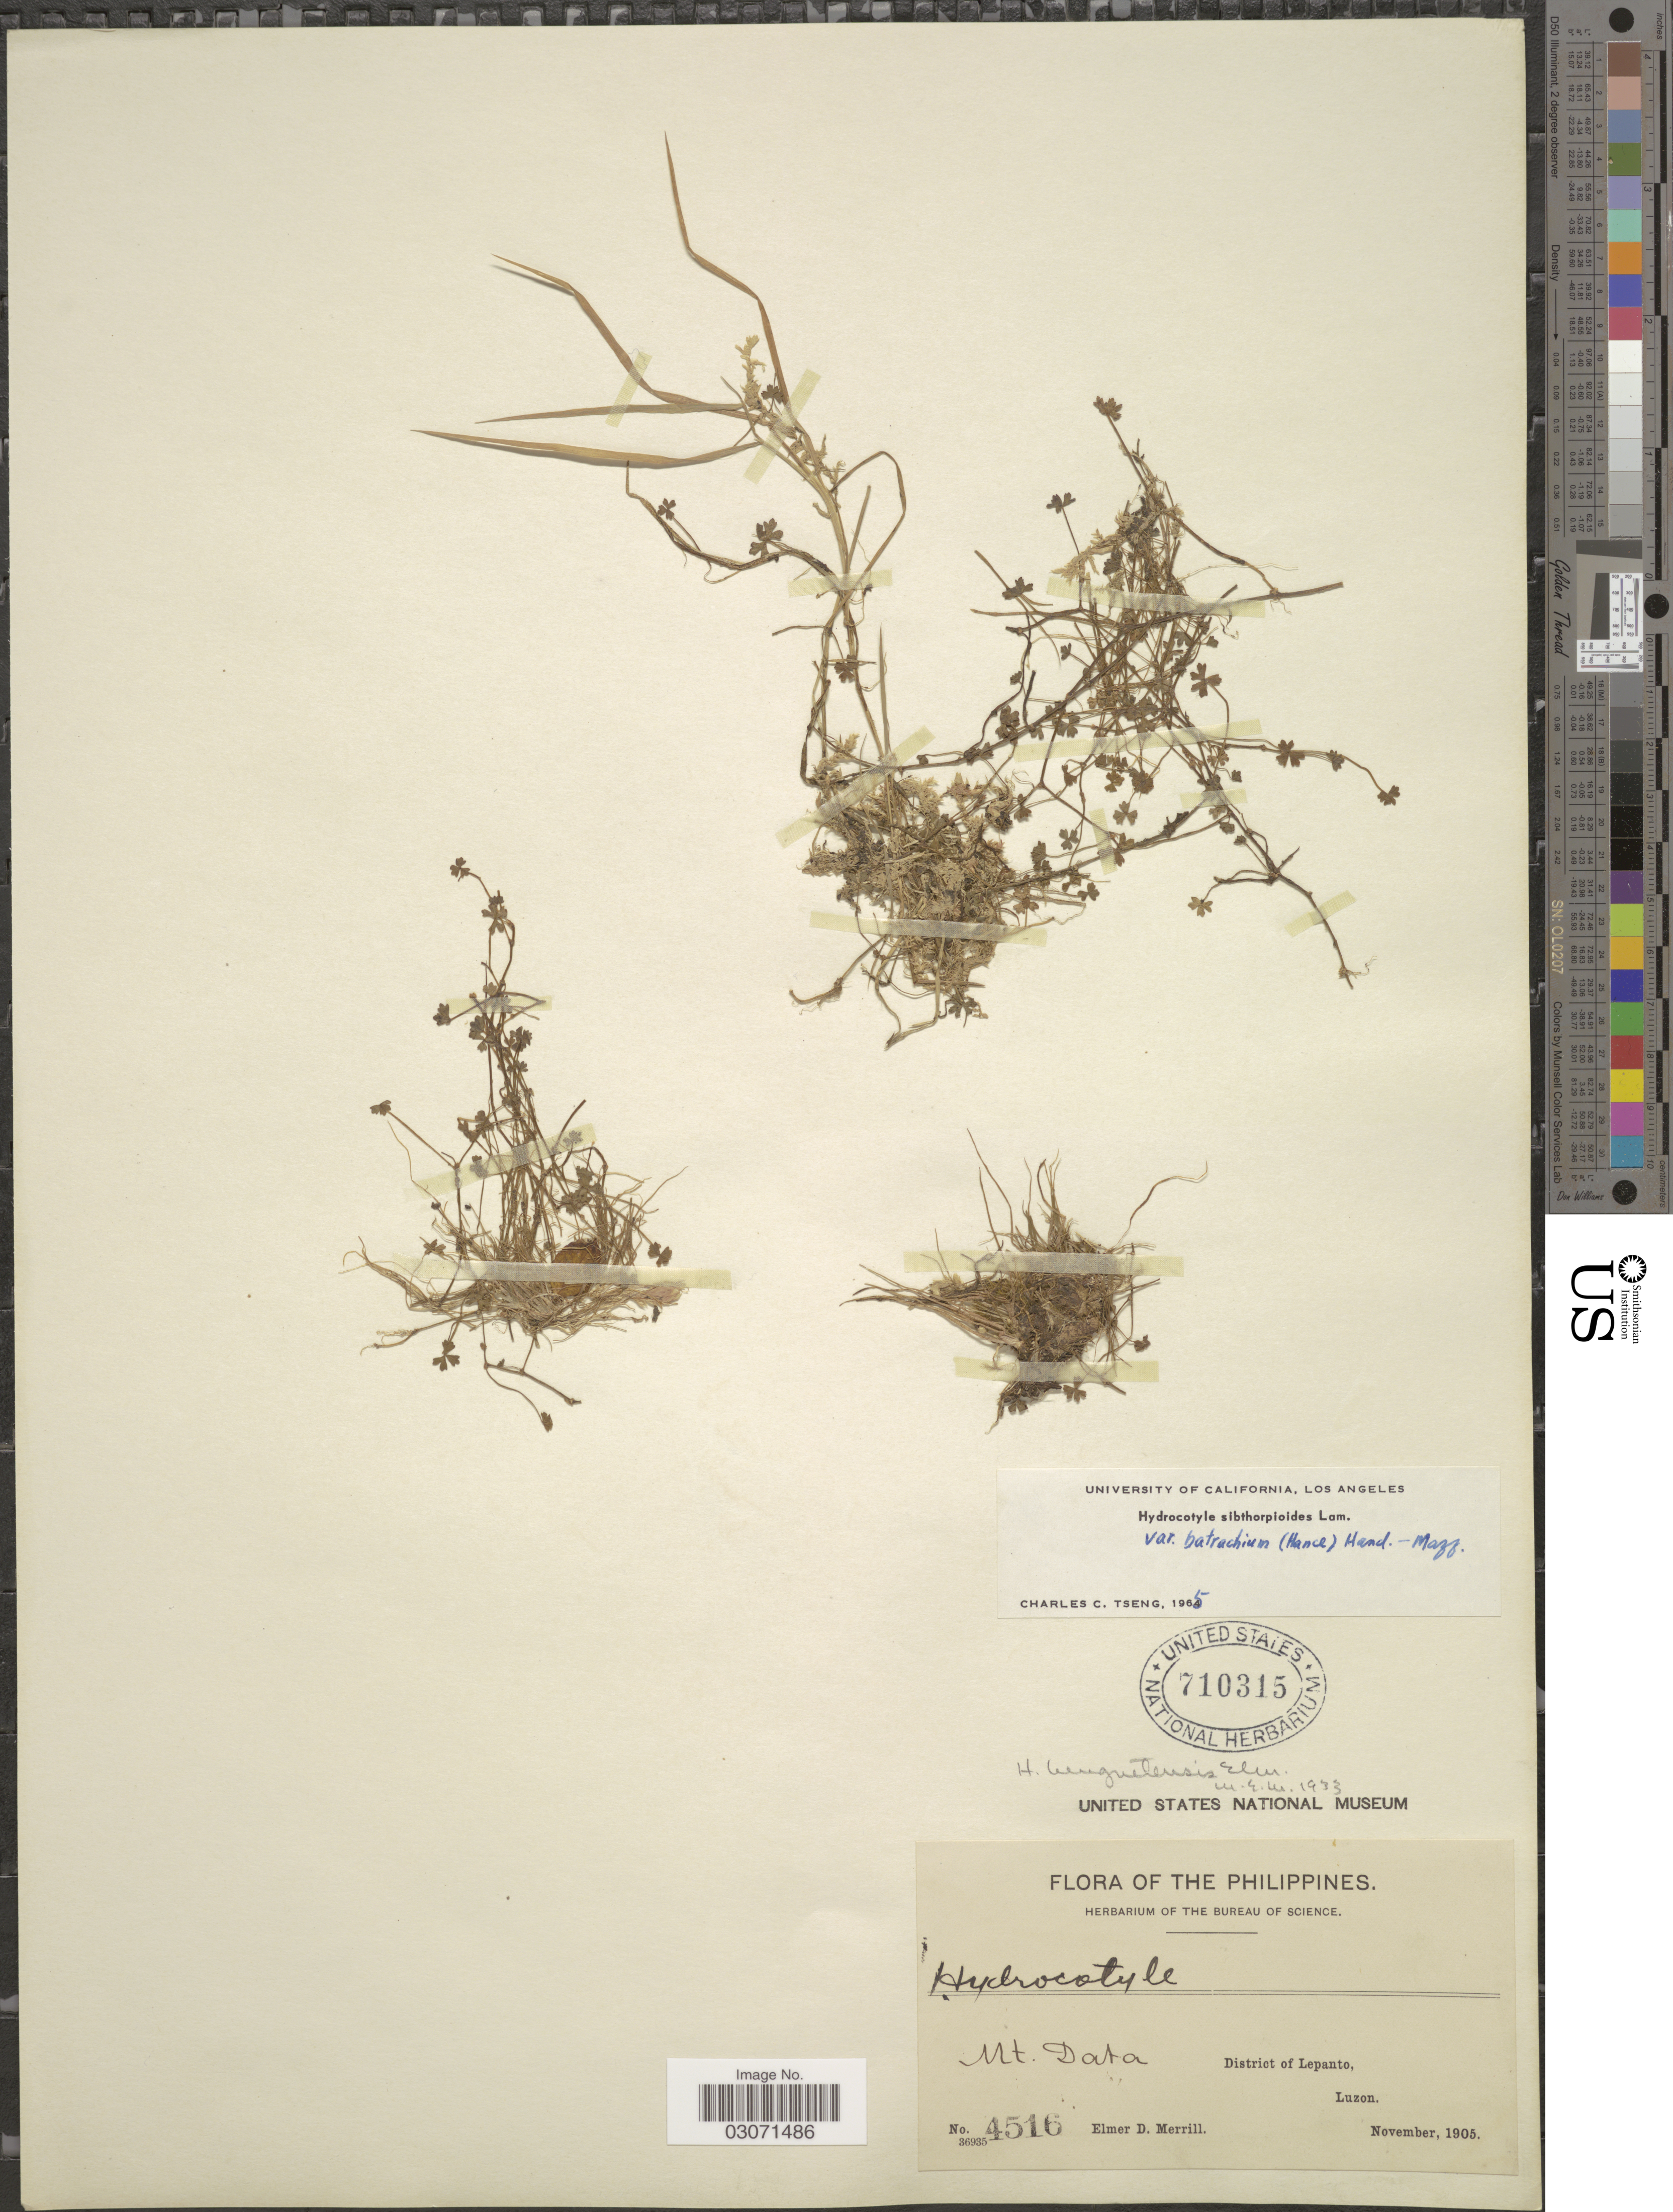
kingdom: Plantae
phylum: Tracheophyta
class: Magnoliopsida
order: Apiales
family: Araliaceae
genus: Hydrocotyle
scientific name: Hydrocotyle sibthorpioides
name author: Lam.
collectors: E. D. Merrill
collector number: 4516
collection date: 1905-11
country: Philippines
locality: Mt. Data. District of Lepanto, Luzon.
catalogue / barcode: US 710315